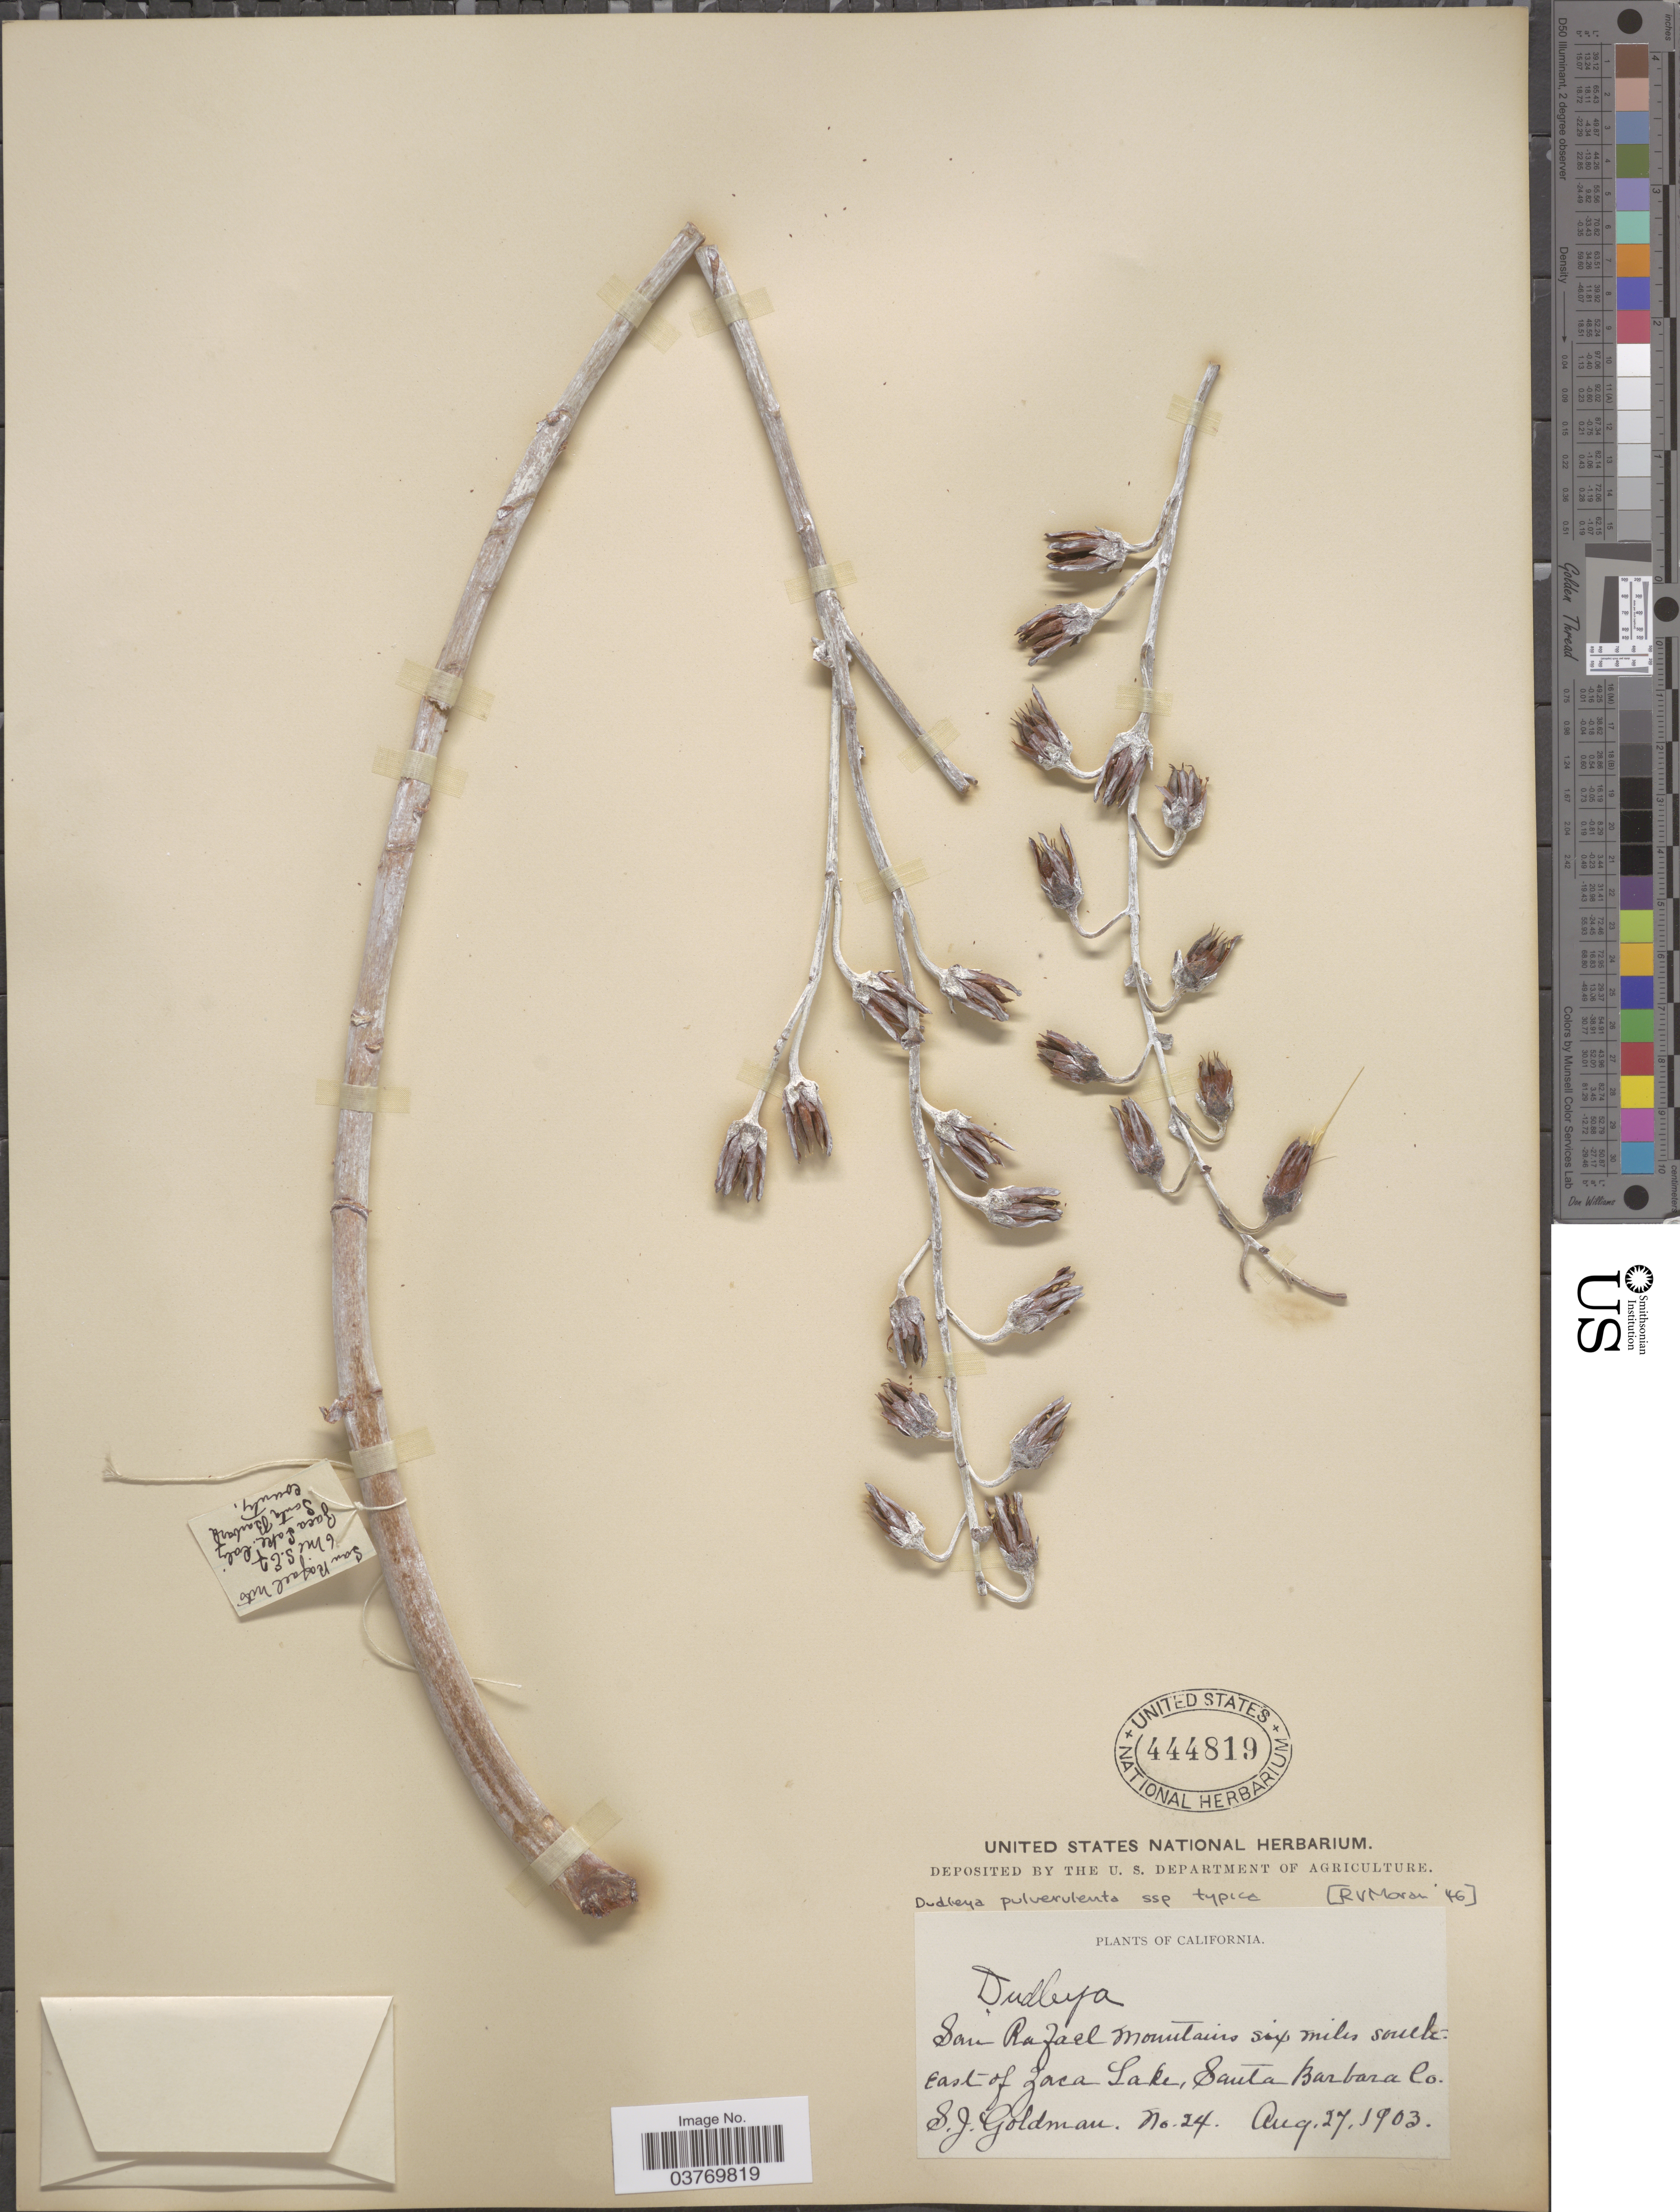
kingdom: Plantae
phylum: Tracheophyta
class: Magnoliopsida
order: Saxifragales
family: Crassulaceae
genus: Dudleya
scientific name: Dudleya pulverulenta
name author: (Nutt.) Britton & Rose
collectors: S. Goldman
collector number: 24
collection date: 1903-08-27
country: United States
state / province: California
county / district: Santa Barbara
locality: San Rafael Mountains six miles southeast of Zaca Lake, Santa Barbara Co.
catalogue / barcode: US 444819